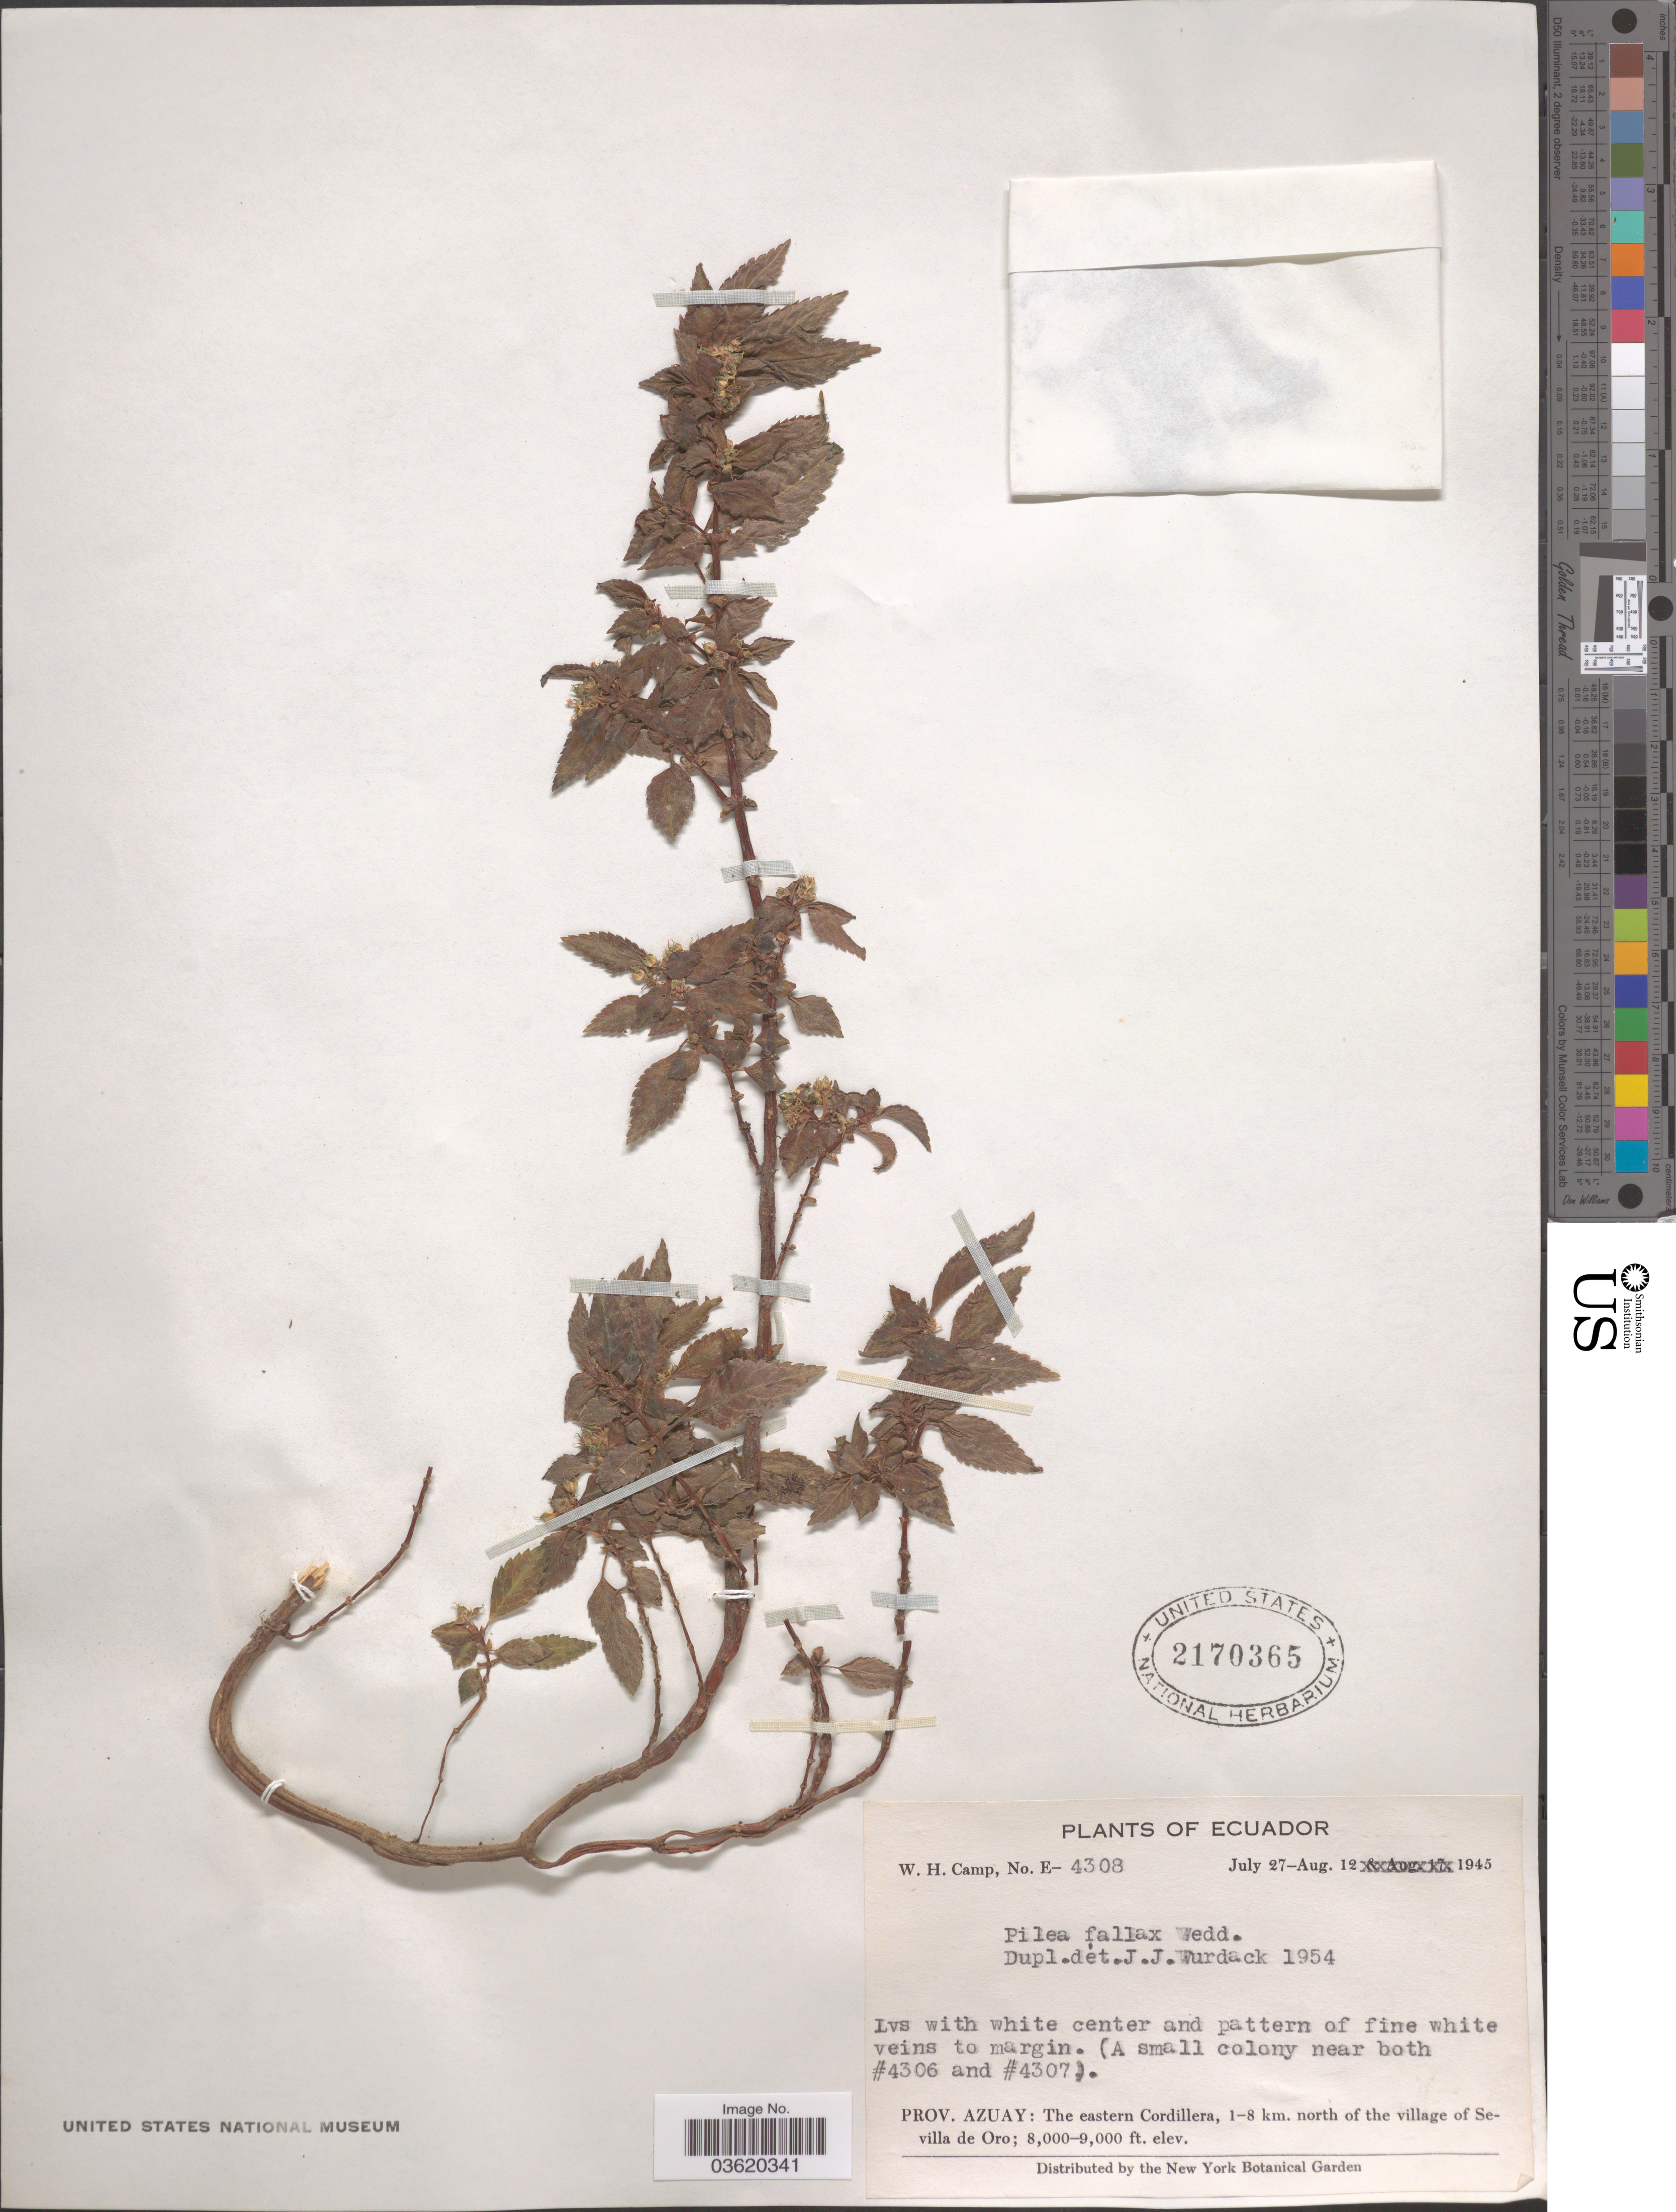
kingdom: Plantae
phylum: Tracheophyta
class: Magnoliopsida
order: Rosales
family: Urticaceae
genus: Pilea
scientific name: Pilea fallax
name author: Wedd.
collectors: W. H. Camp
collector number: E-4308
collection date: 1945-07-27/1945-08-12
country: Ecuador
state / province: Azuay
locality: The eastern Cordillera, 1-8 km. north of the village of Sevilla de Oro.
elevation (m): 2438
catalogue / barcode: US 2170365